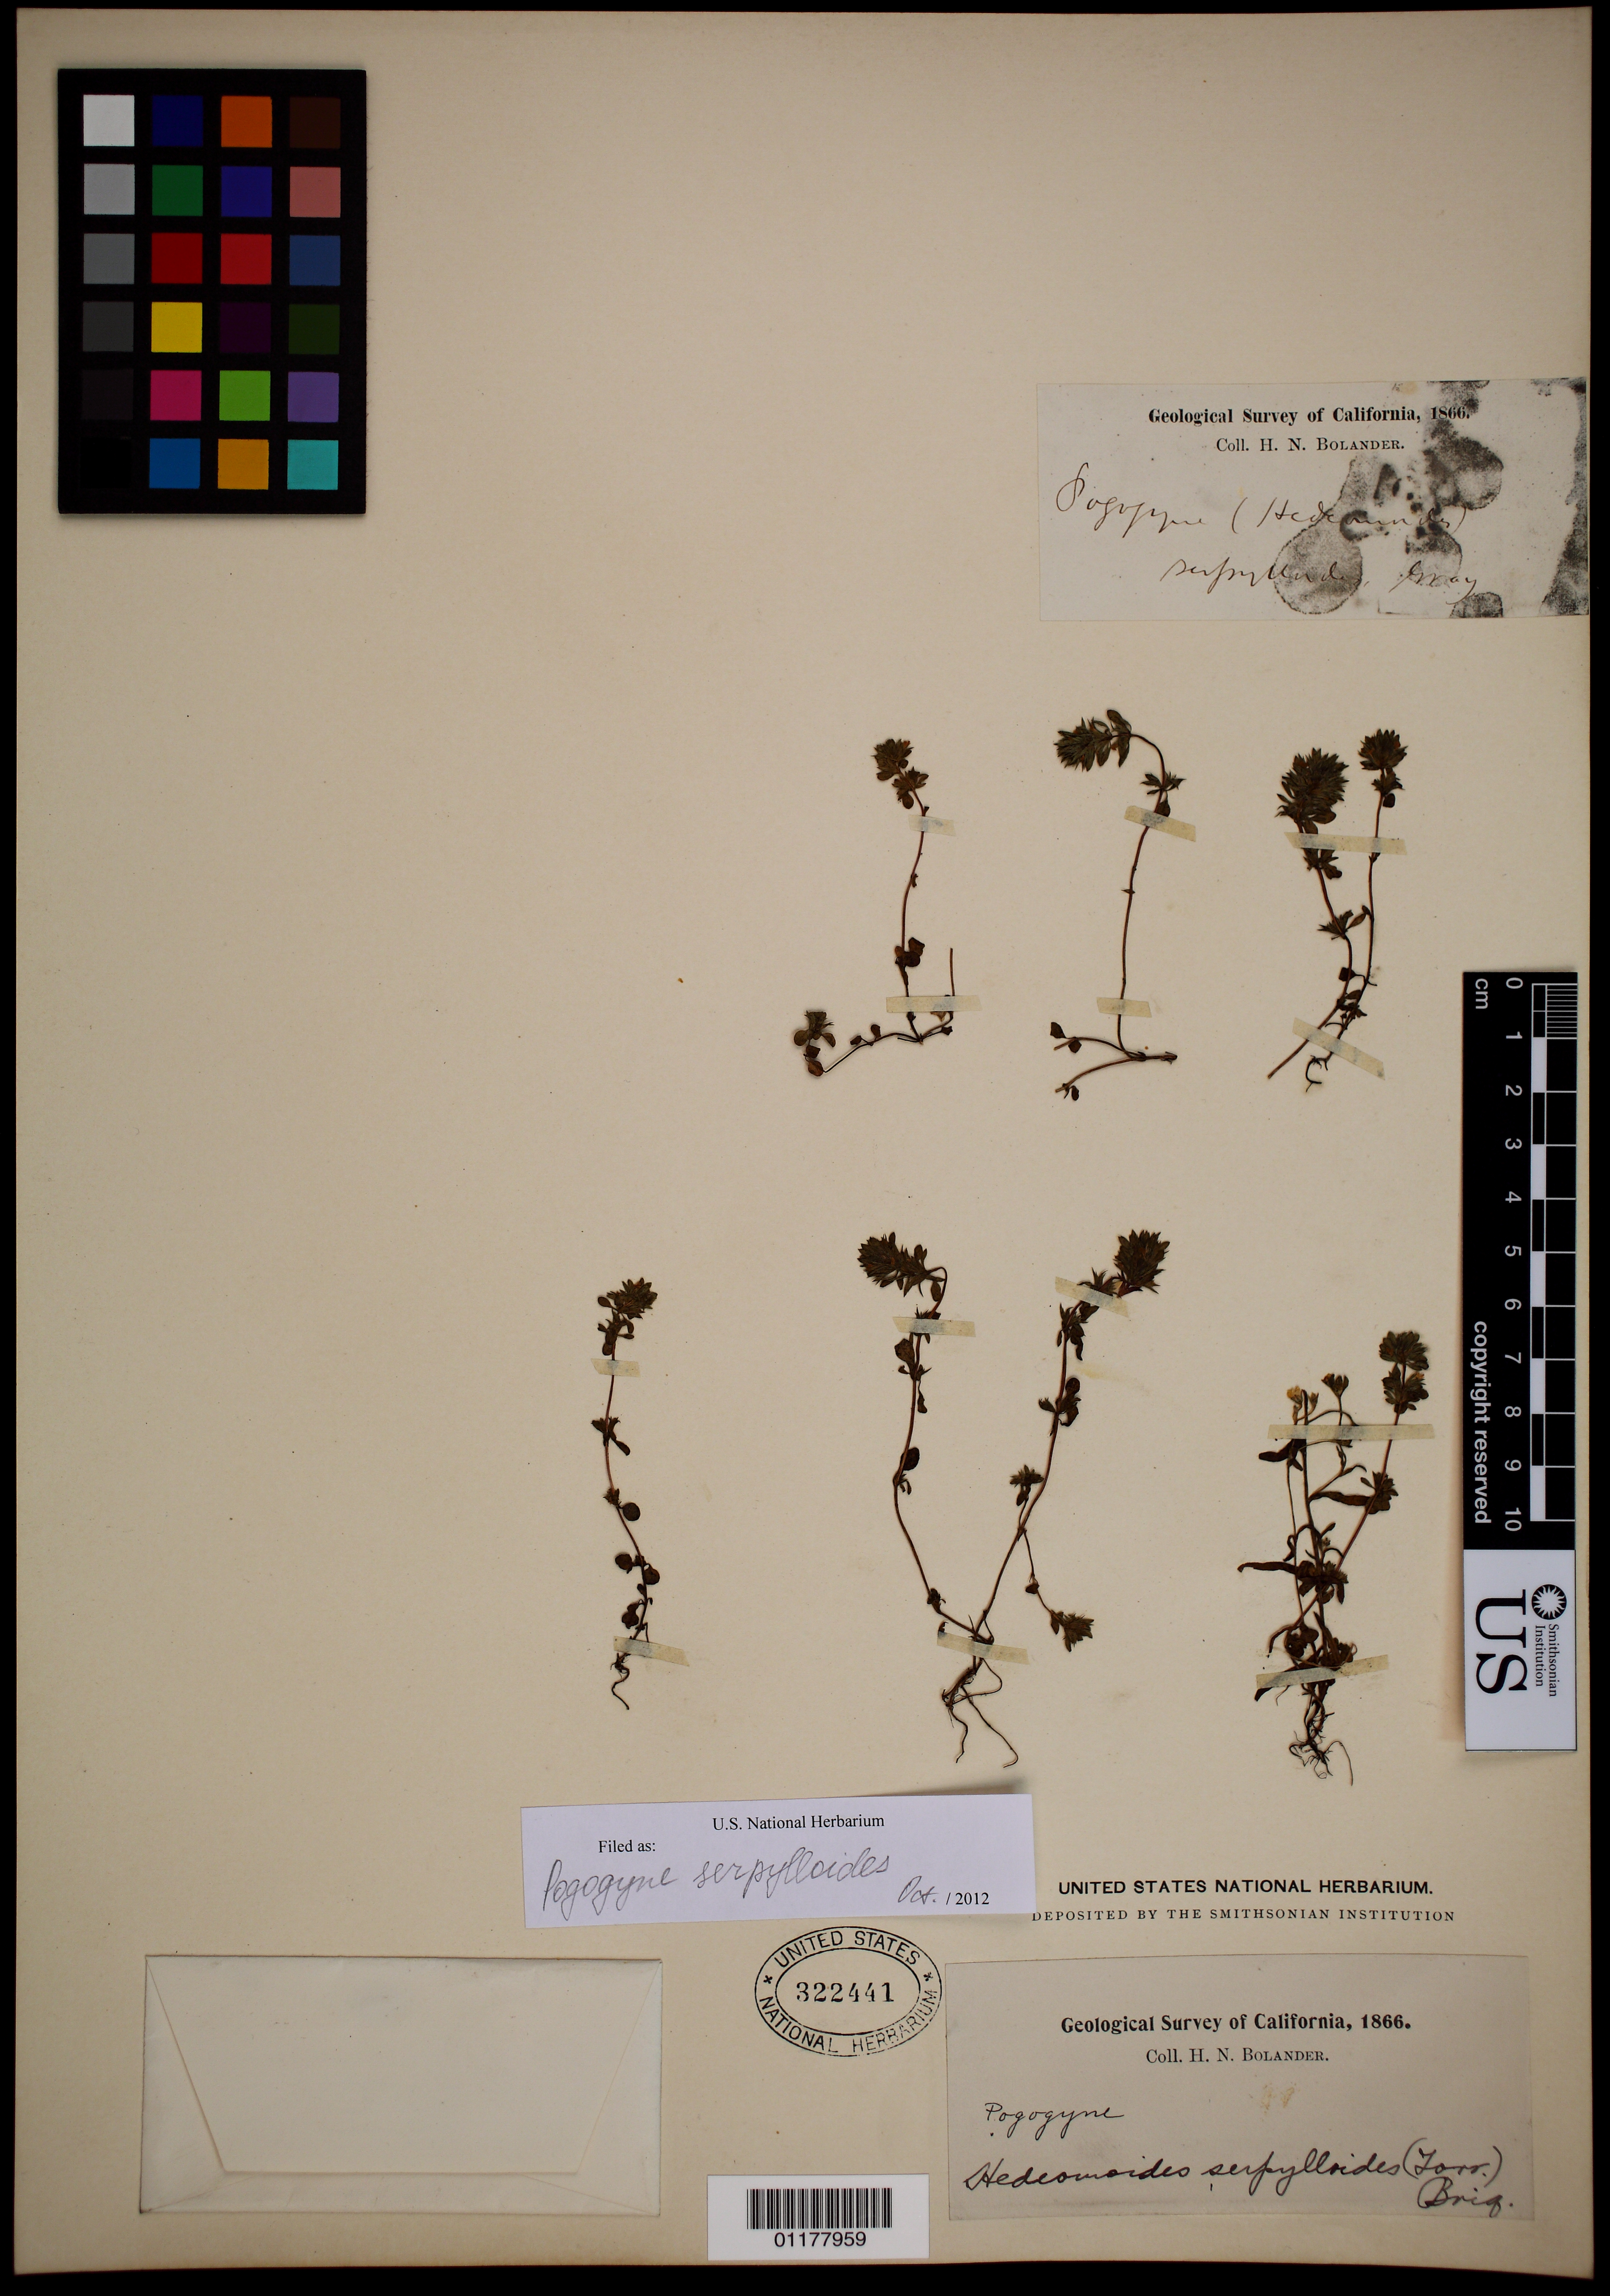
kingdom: Plantae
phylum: Tracheophyta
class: Magnoliopsida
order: Lamiales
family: Lamiaceae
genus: Pogogyne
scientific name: Pogogyne serpylloides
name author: (Torr.) A. Gray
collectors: H. Bolander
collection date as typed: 1866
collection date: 1866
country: United States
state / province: California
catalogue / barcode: US 322441